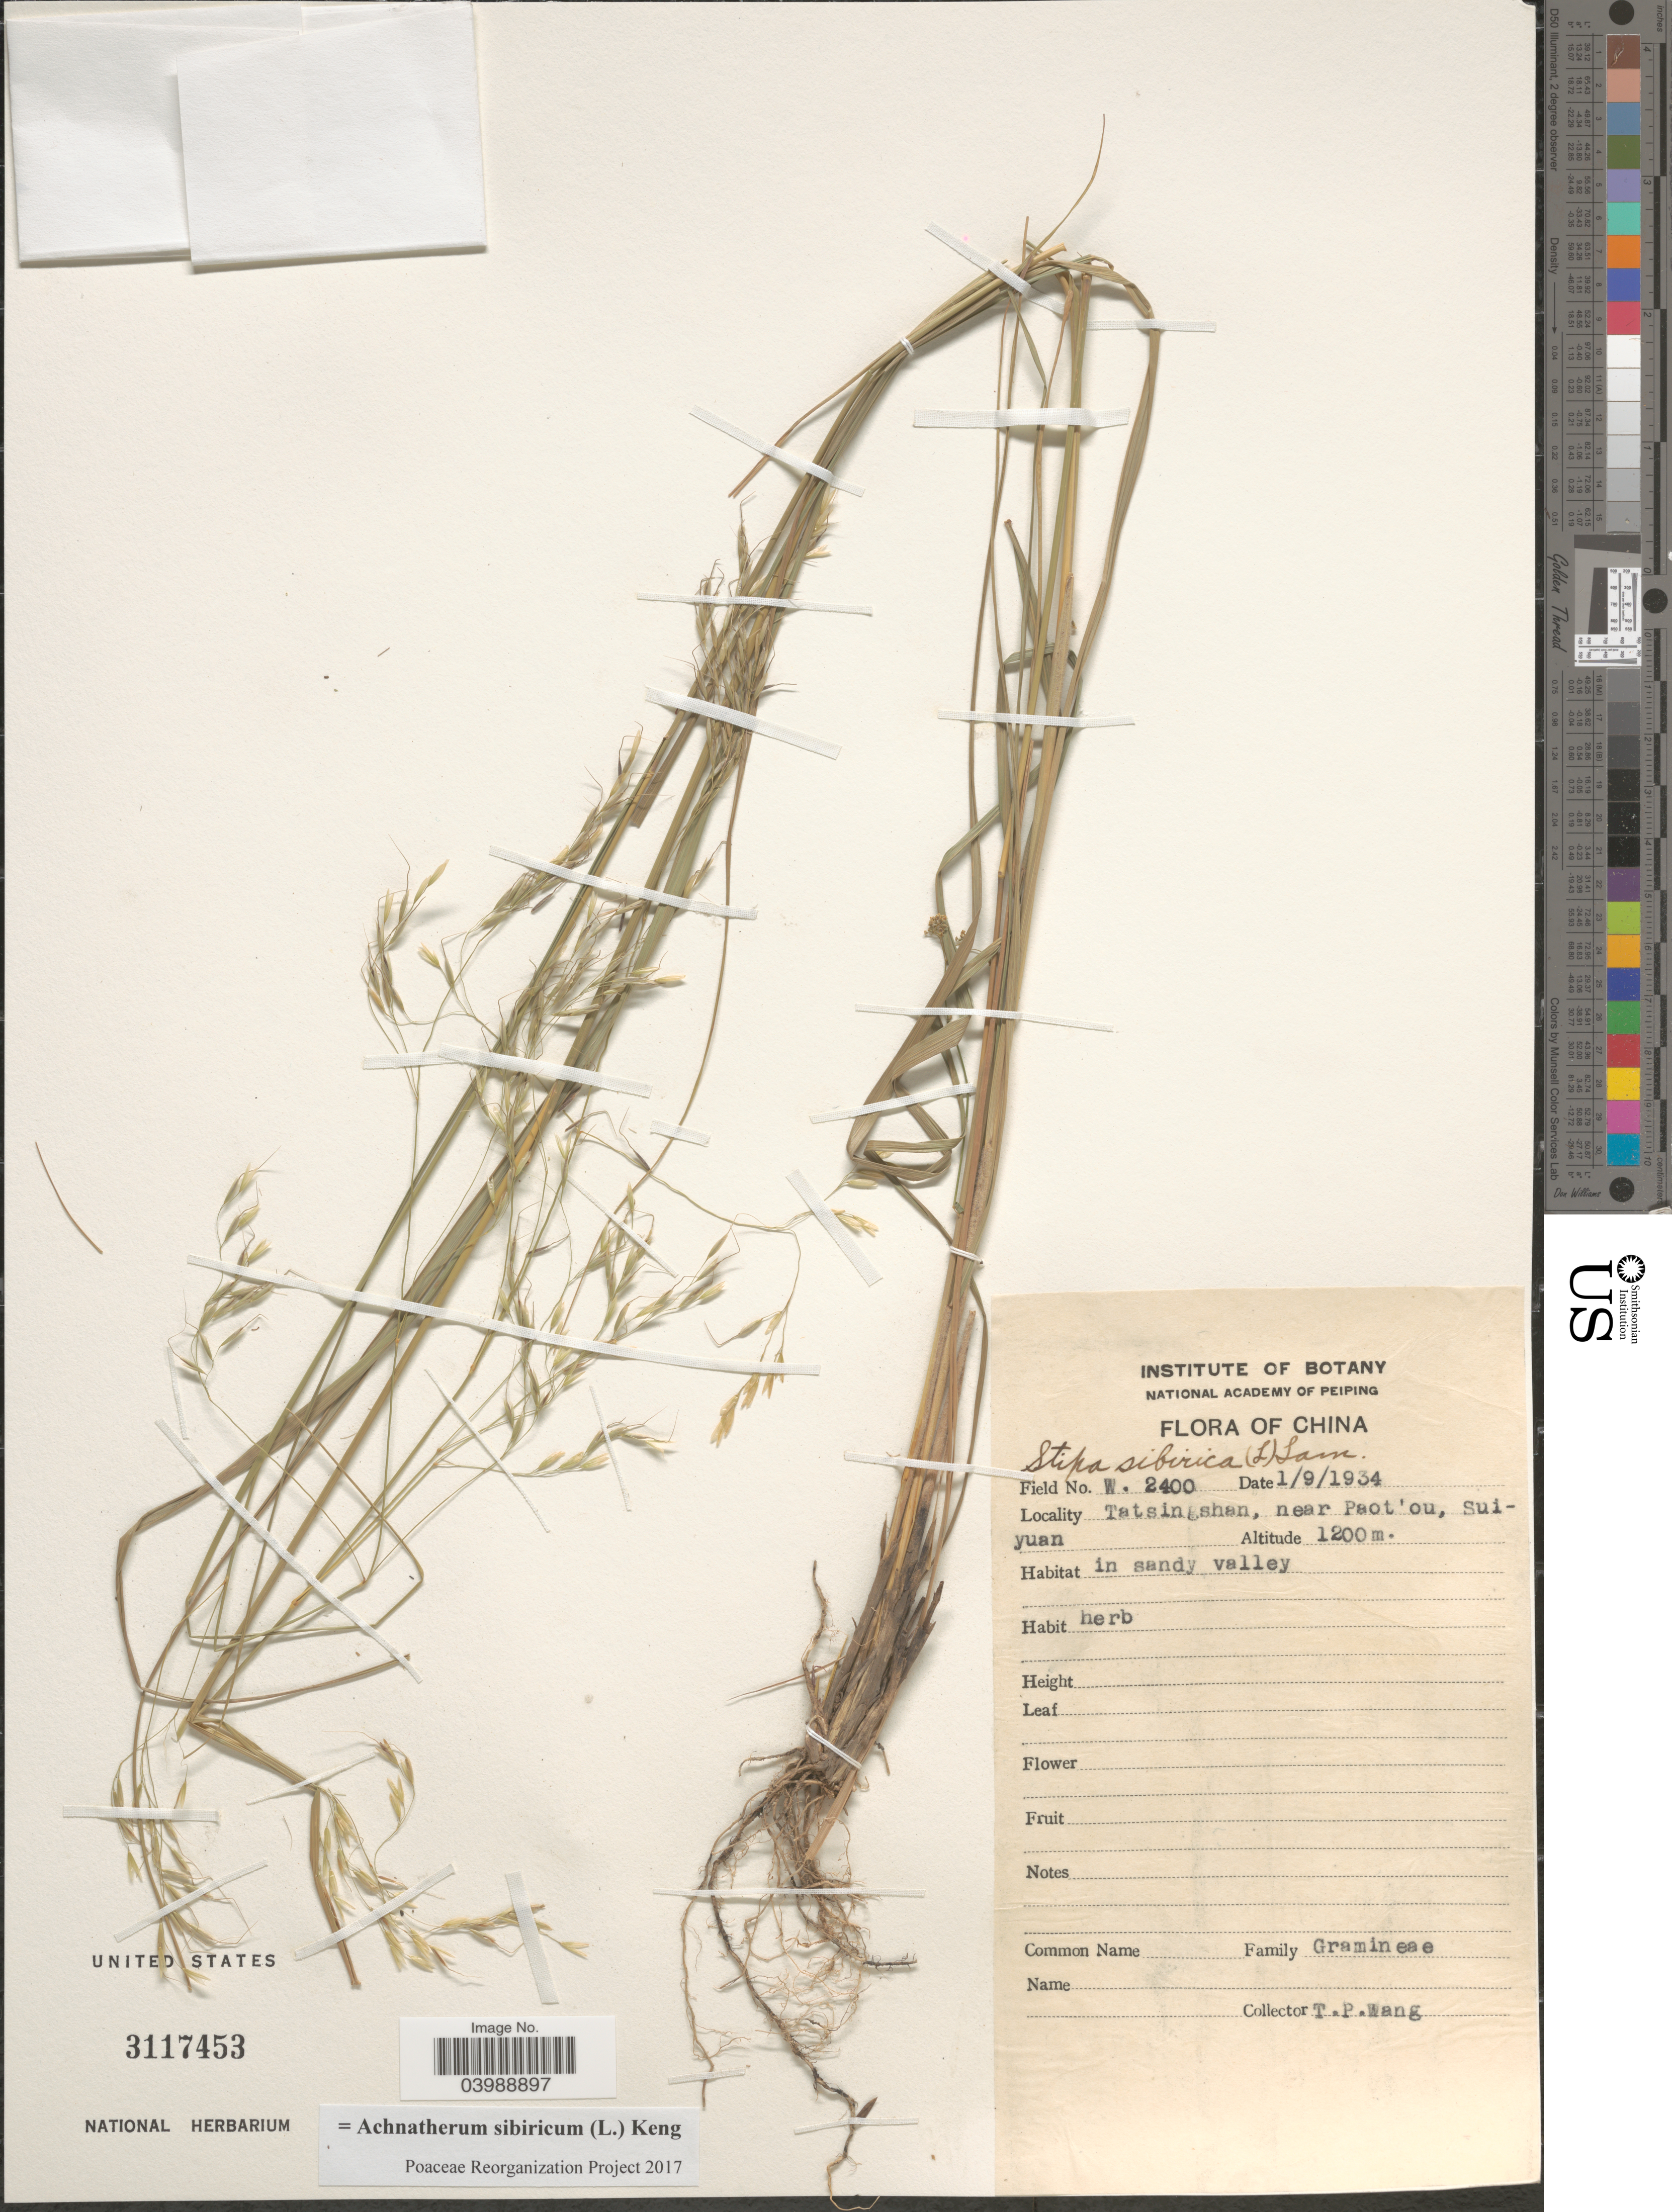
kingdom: Plantae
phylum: Tracheophyta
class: Liliopsida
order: Poales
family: Poaceae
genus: Achnatherum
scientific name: Achnatherum sibiricum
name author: (L.) Keng ex Tzvelev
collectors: T. Wang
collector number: W2400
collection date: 1934-09-01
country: China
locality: Tatsingshan, near Paot'ou, Sui-yuan. In sandy valley.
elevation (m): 1200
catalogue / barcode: US 3117453